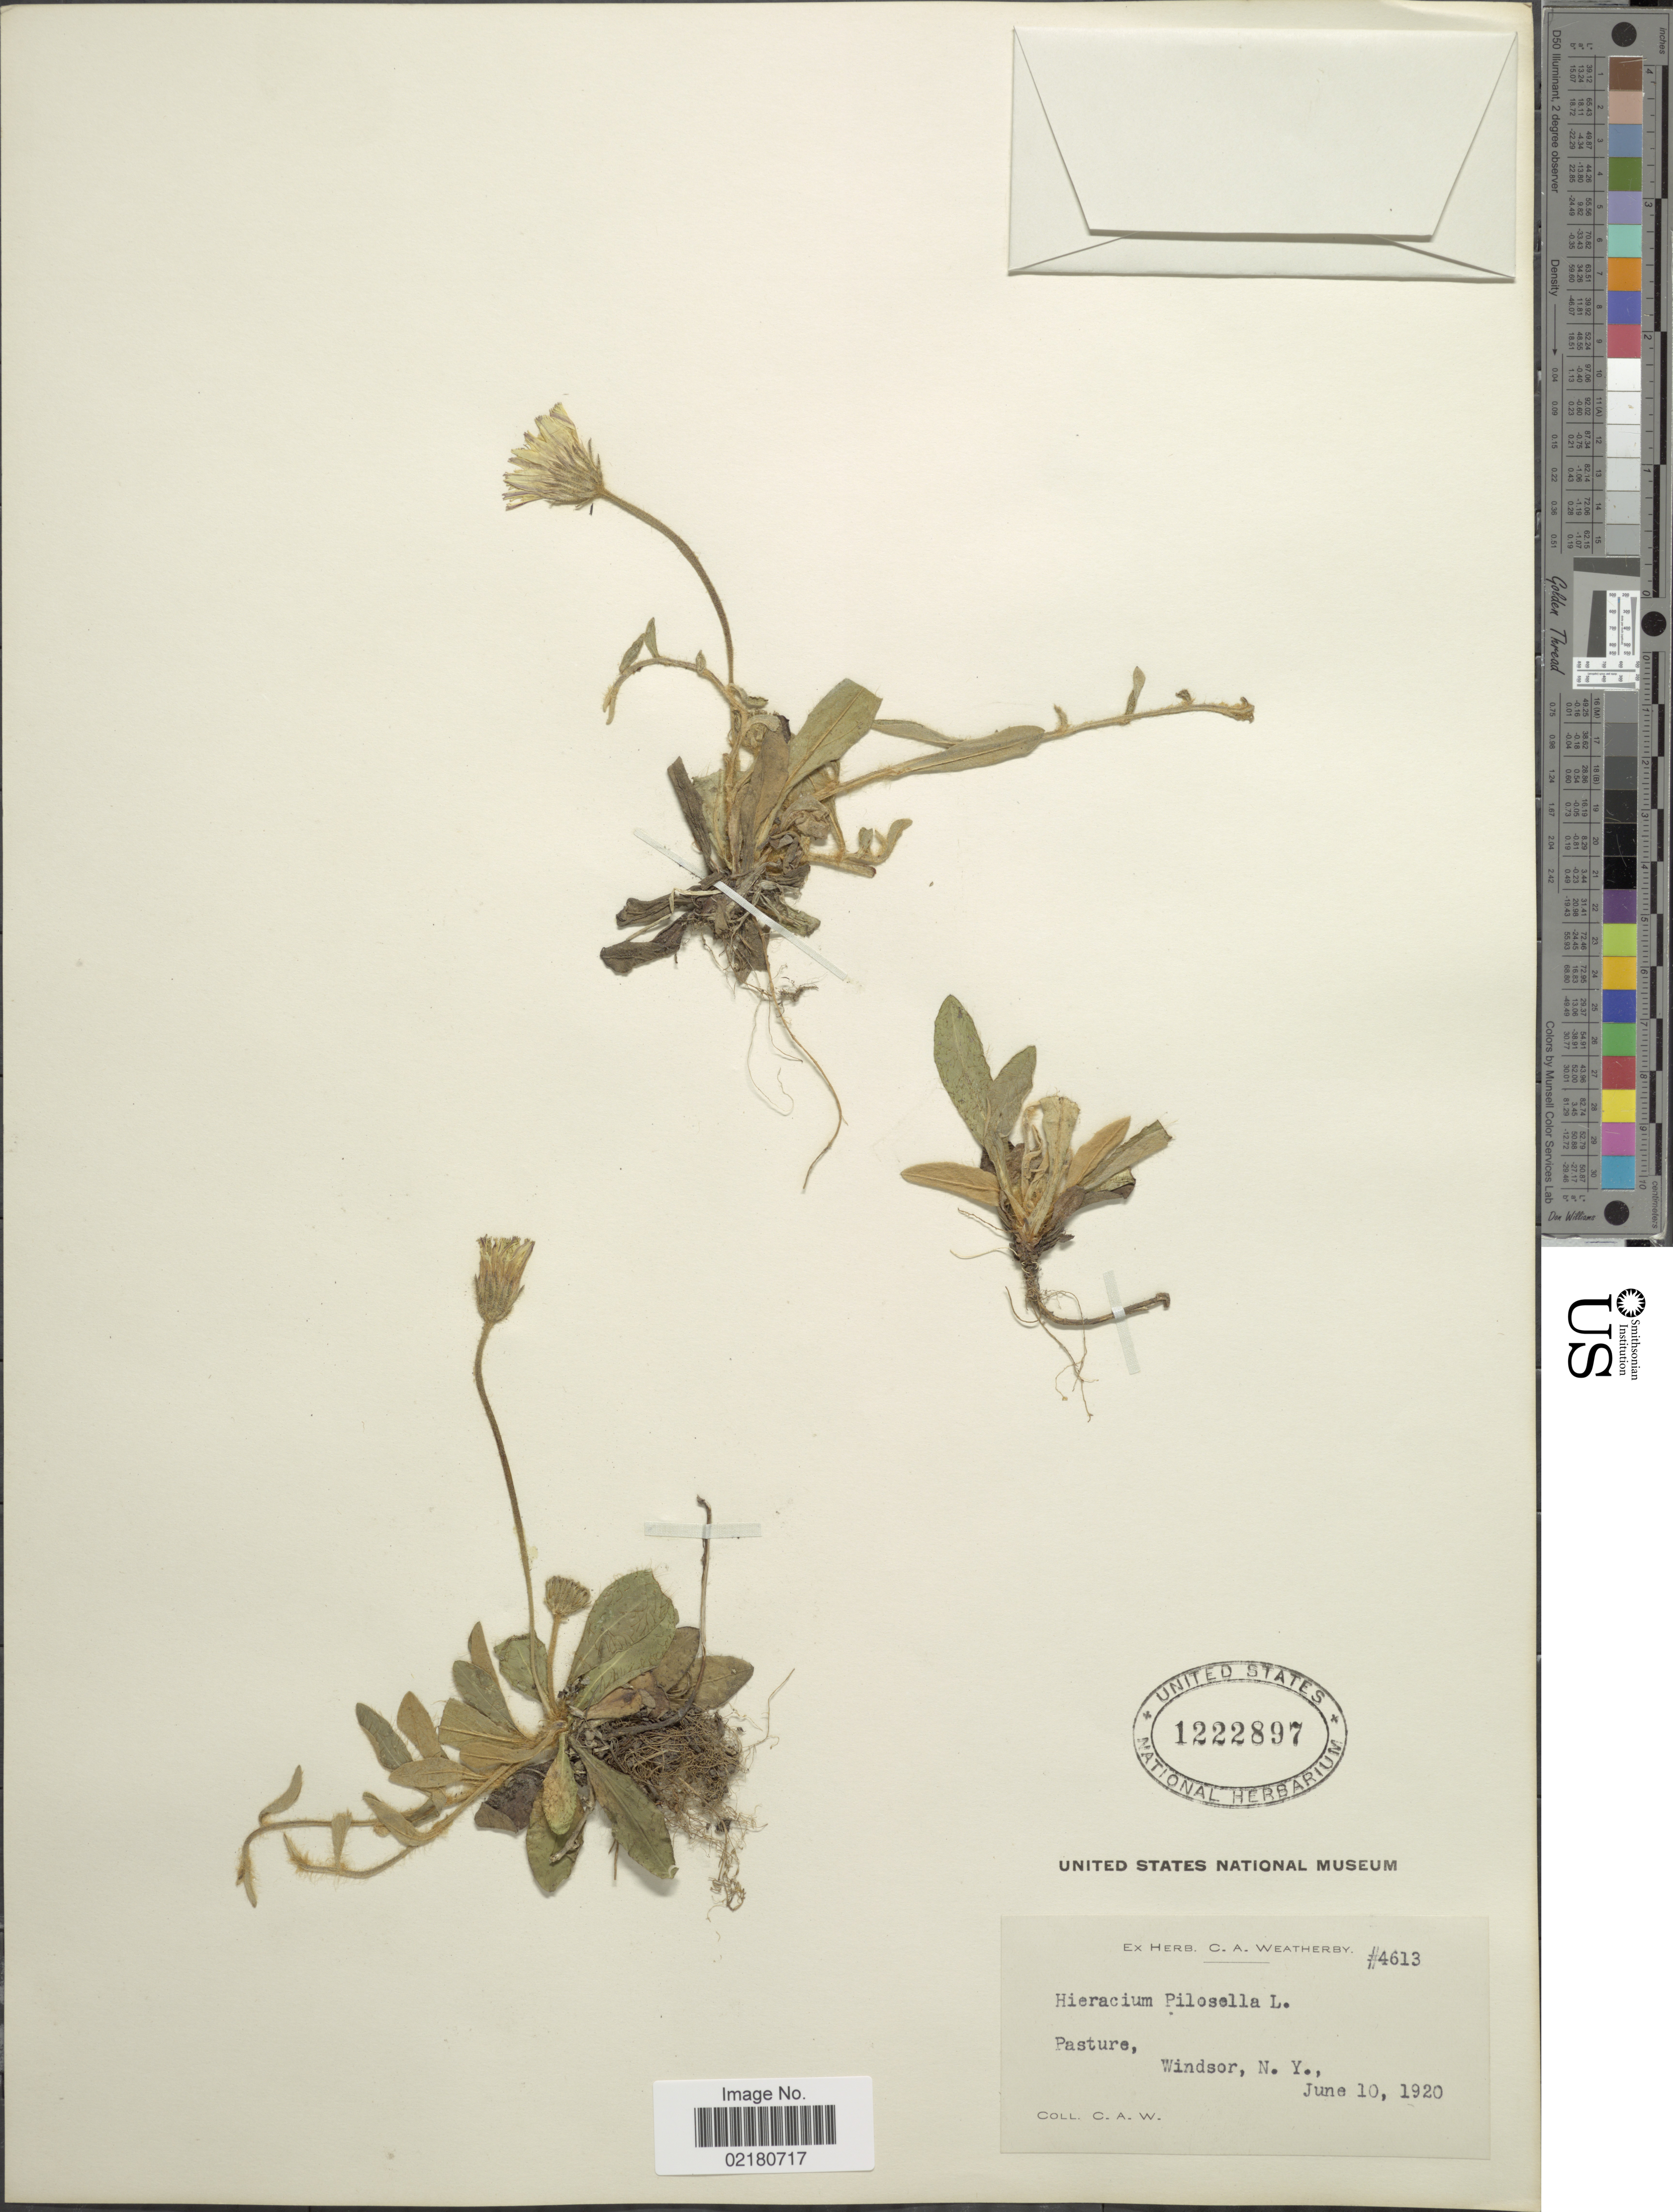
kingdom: Plantae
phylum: Tracheophyta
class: Magnoliopsida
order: Asterales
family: Asteraceae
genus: Pilosella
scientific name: Pilosella officinarum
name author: Vaill.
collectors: C. A. Weatherby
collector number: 4613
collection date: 1920-06-10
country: United States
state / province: New York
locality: Pasture, Windsor, N.Y.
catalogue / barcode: US 1222897